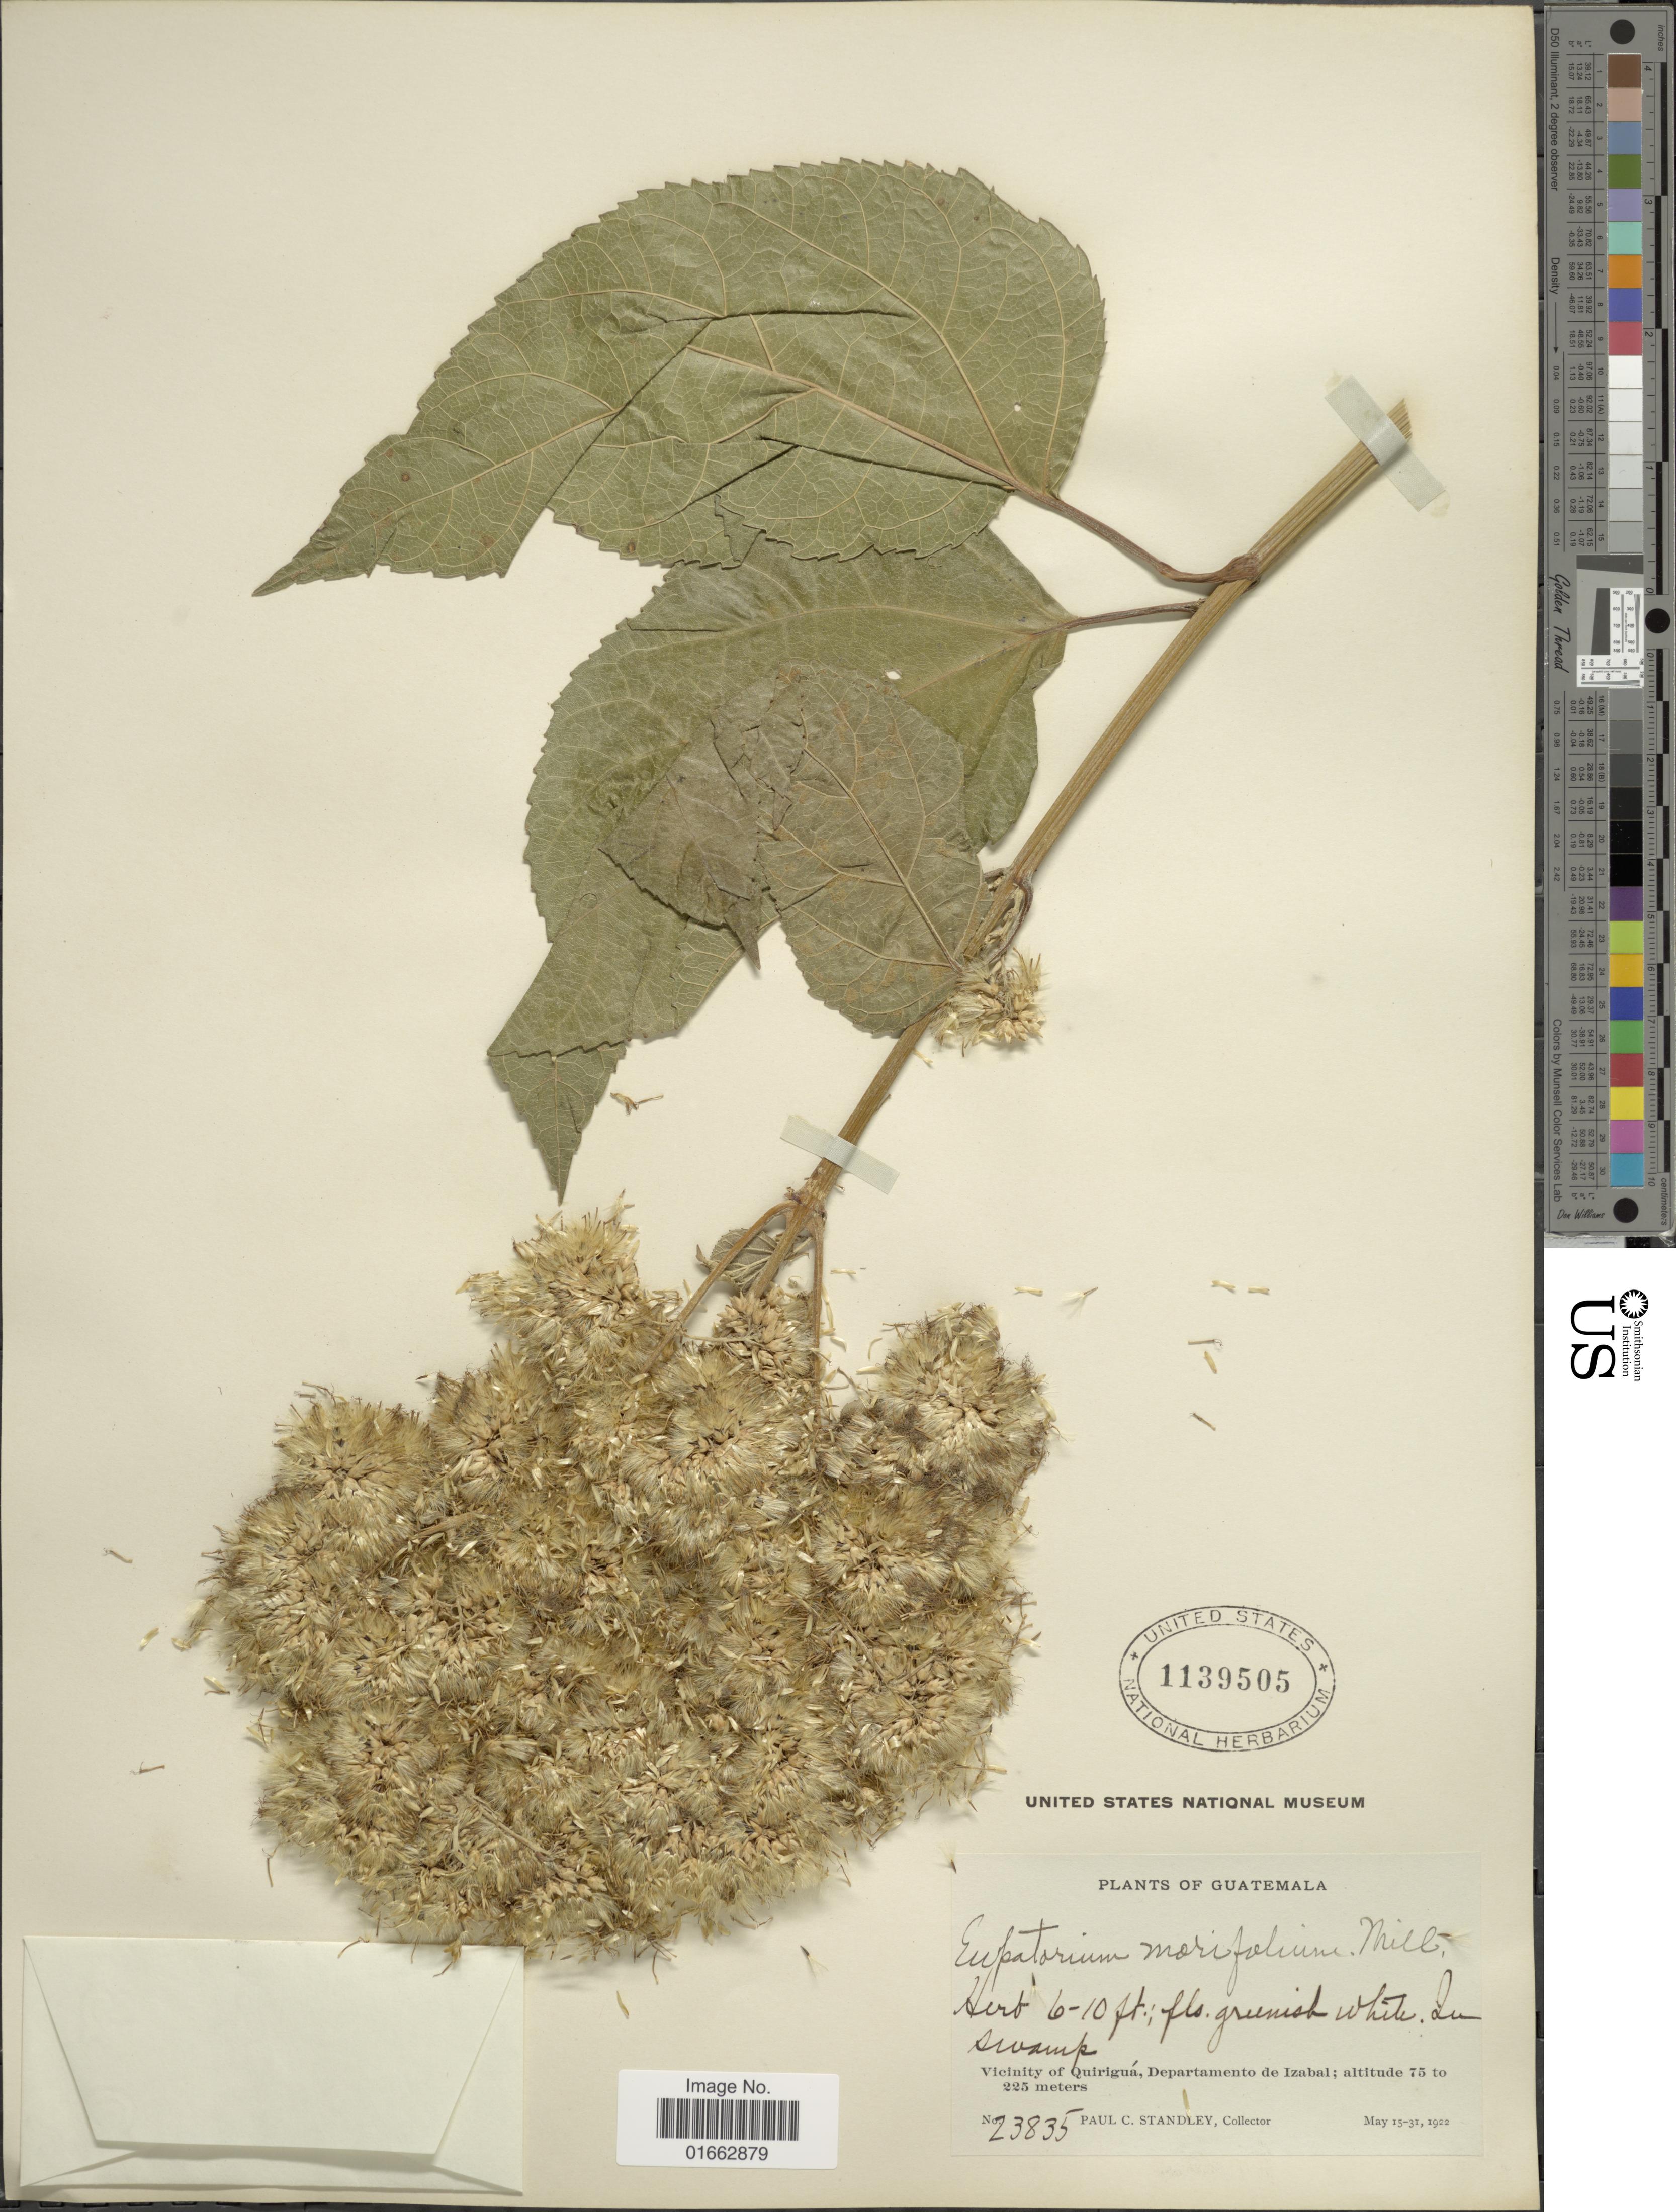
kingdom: Plantae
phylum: Tracheophyta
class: Magnoliopsida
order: Asterales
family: Asteraceae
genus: Critonia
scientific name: Critonia morifolia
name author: (Mill.) R.M. King & H. Rob.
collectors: P. C. Standley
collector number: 23835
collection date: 1922-05-15/1922-05-31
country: Guatemala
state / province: Izabal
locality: Vicinity of Quiriguá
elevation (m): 75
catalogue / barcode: US 1139505